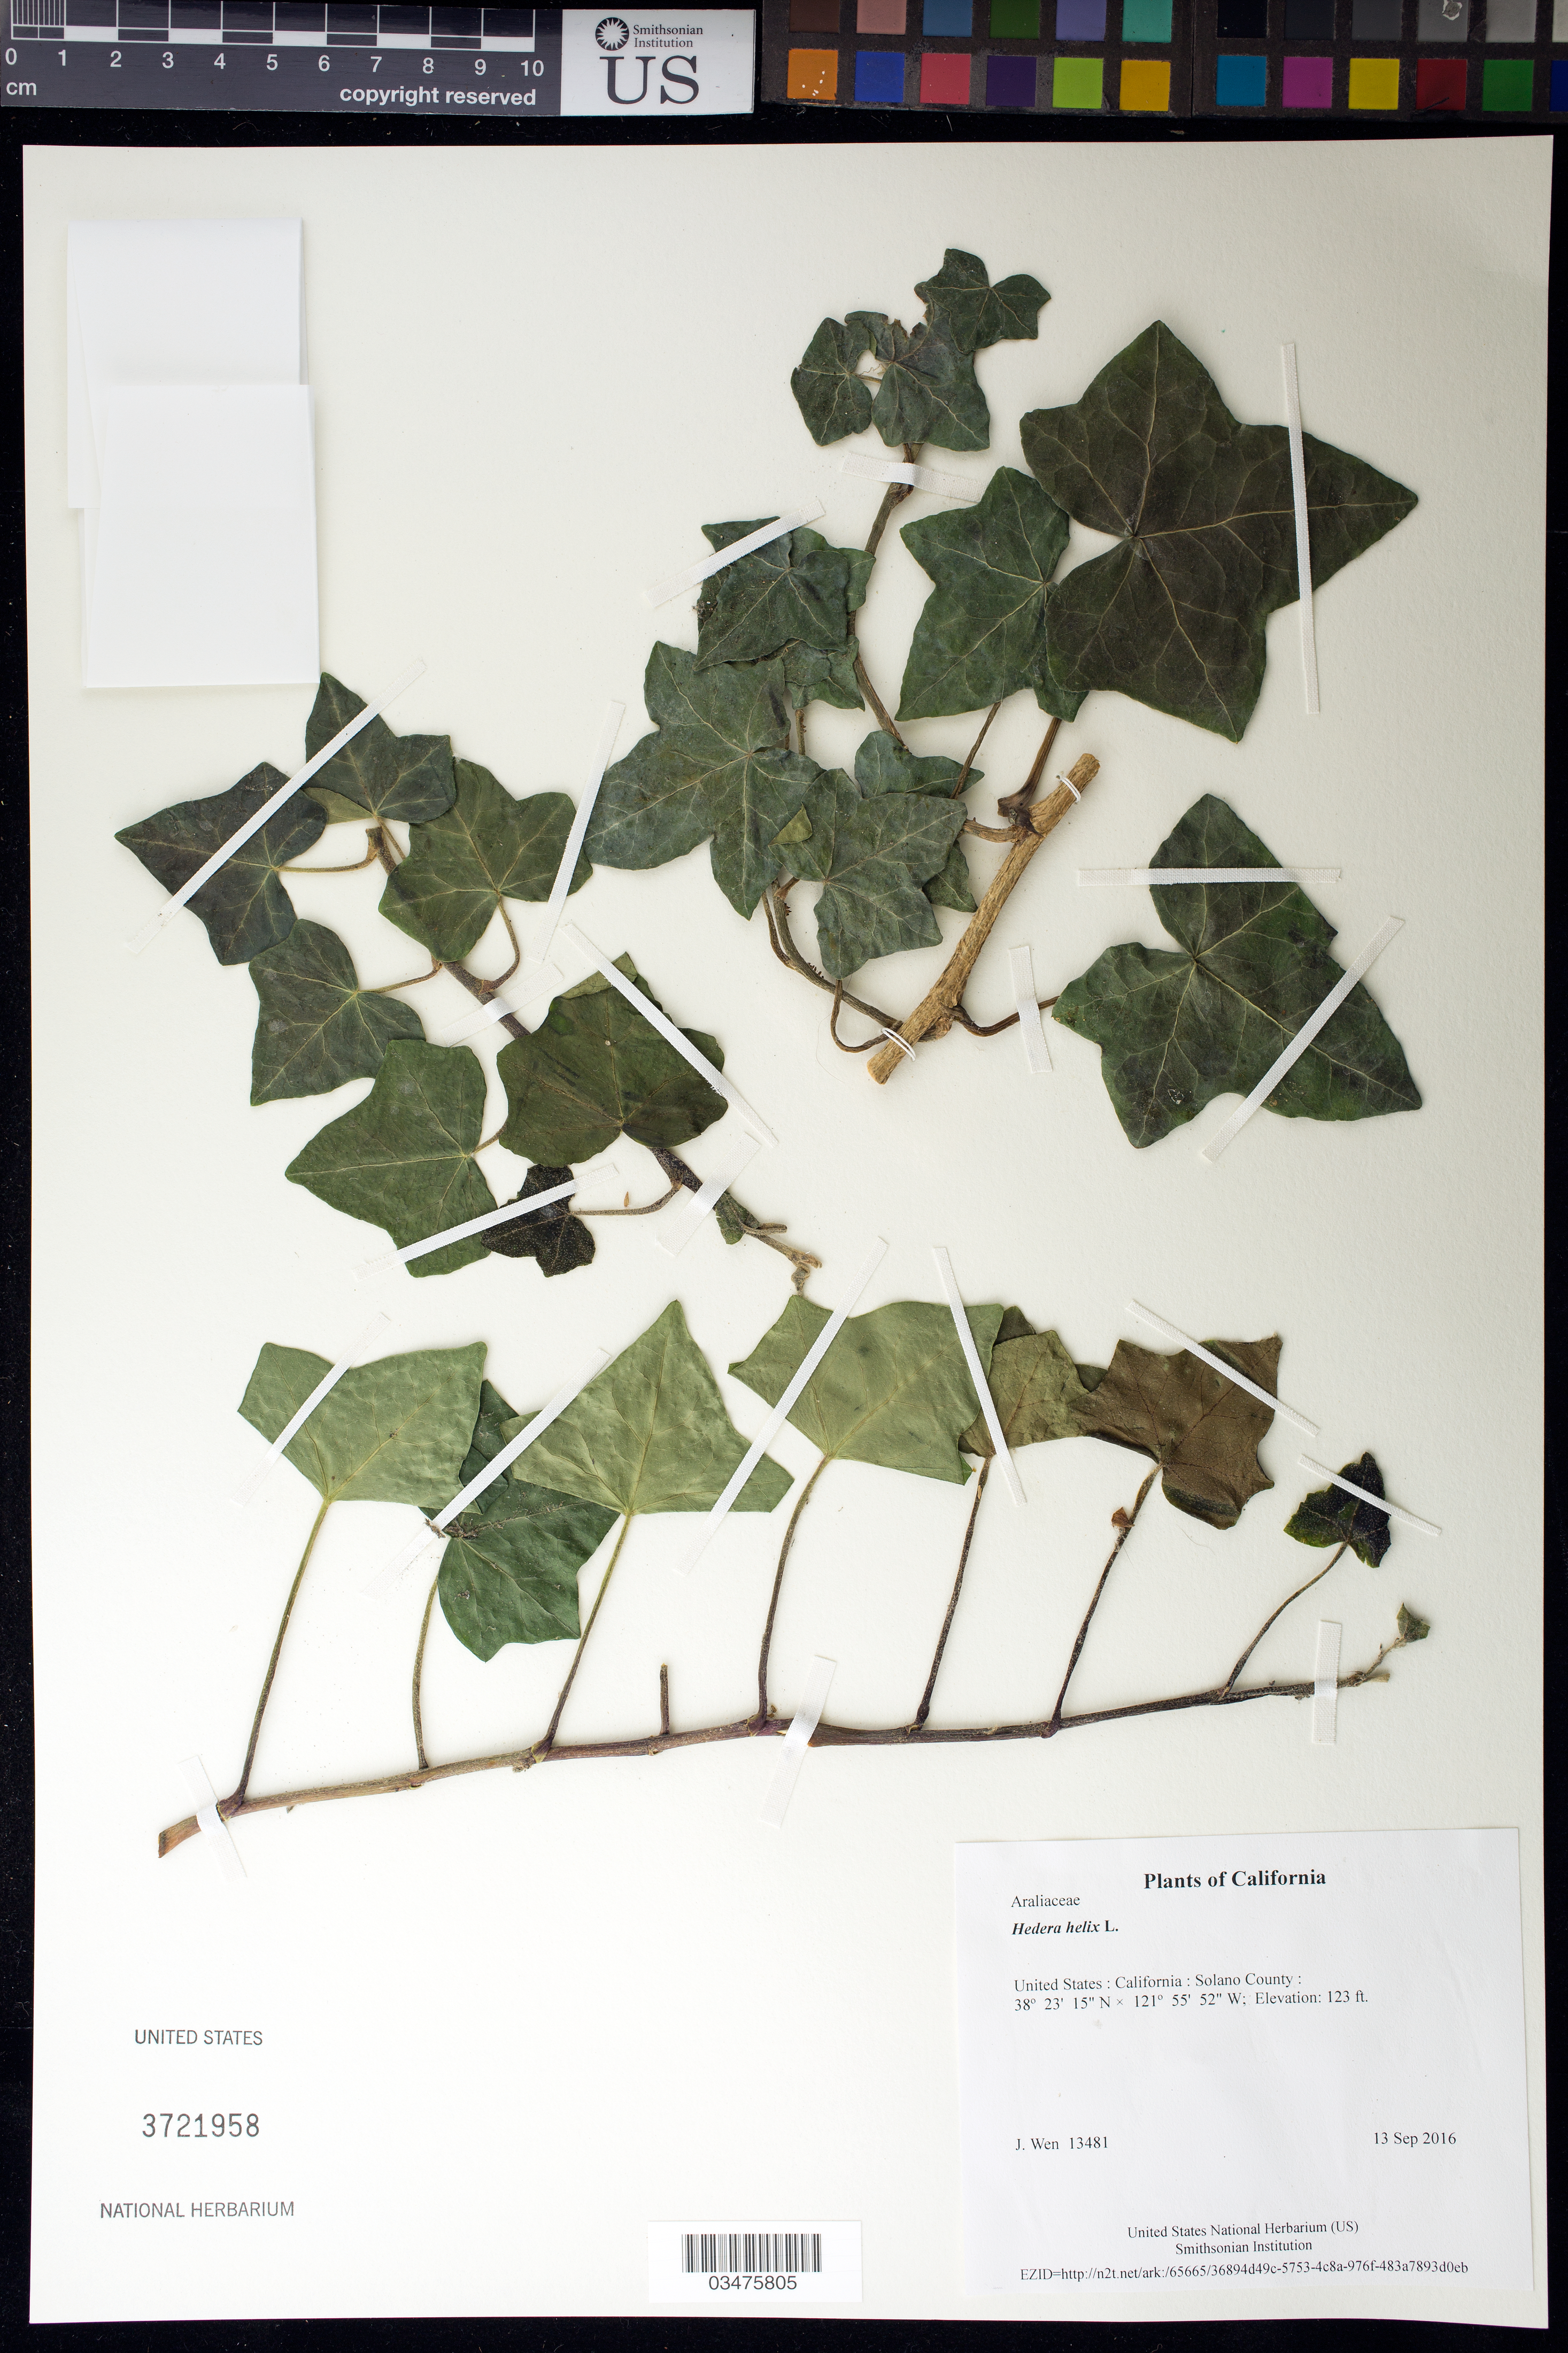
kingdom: Plantae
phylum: Tracheophyta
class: Magnoliopsida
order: Apiales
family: Araliaceae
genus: Hedera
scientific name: Hedera helix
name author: L.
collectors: J. Wen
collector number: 13481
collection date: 2016-09-13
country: United States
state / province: California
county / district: Solano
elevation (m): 37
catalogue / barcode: US 3721958